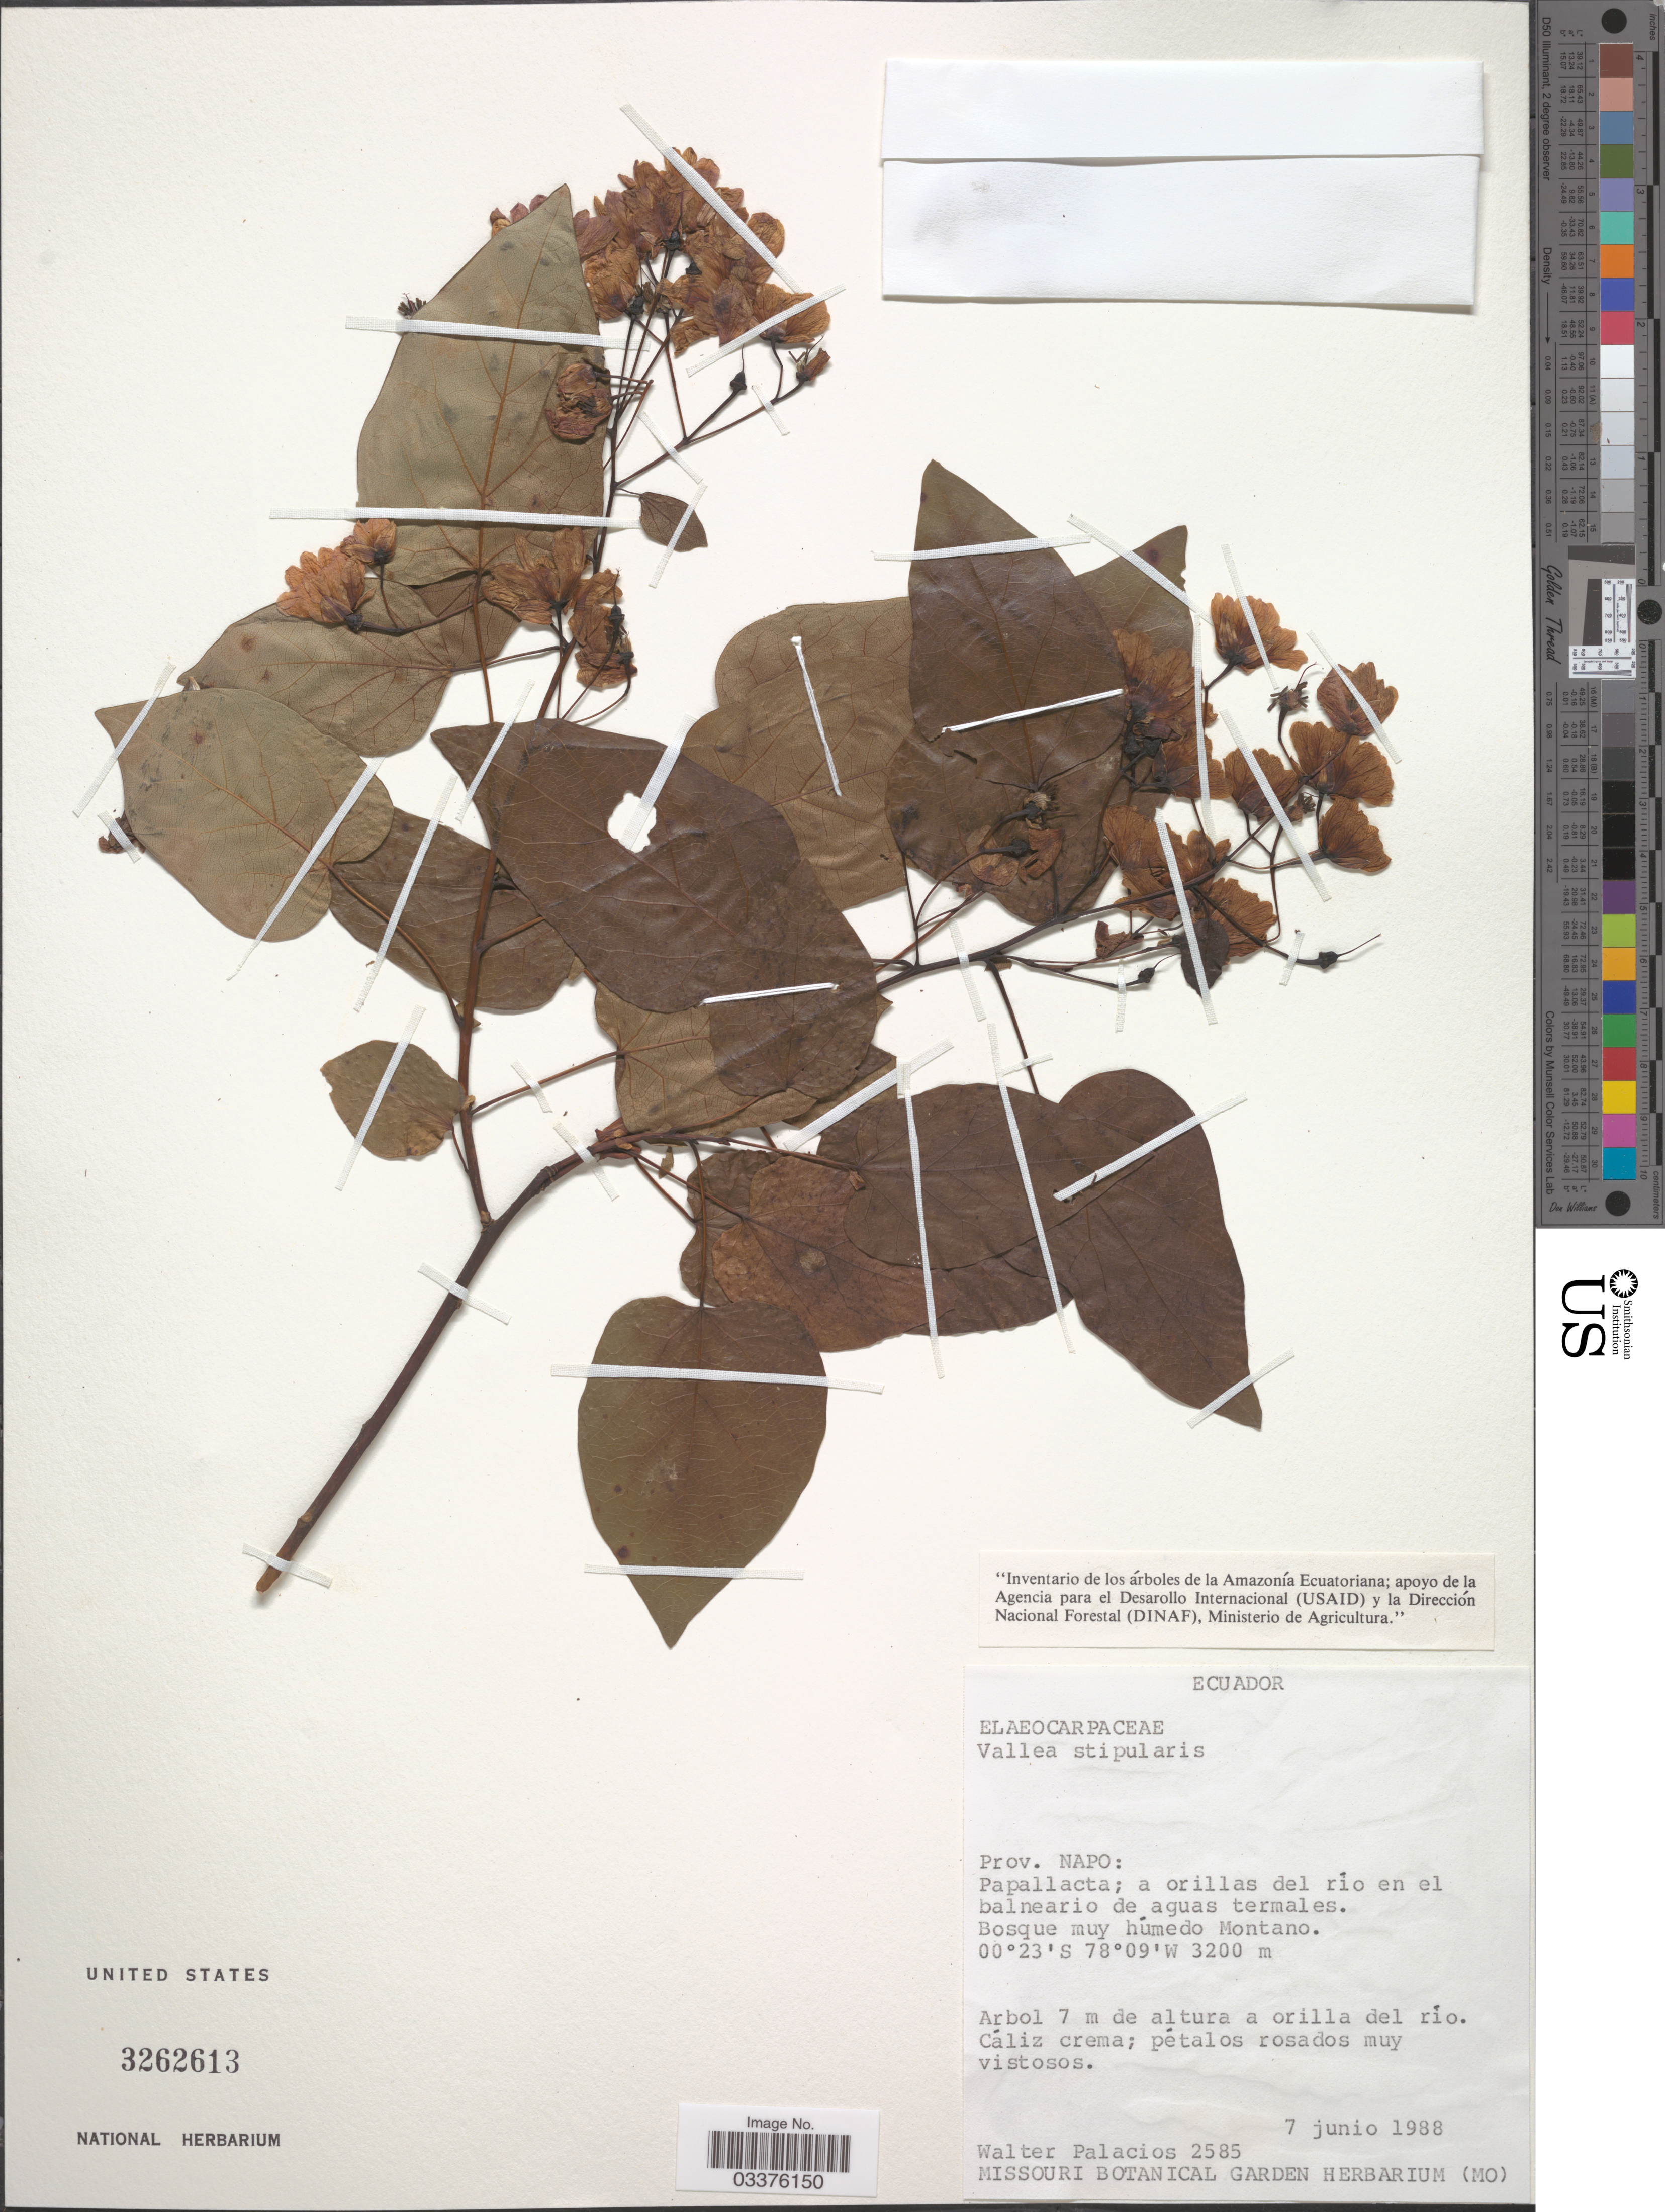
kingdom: Plantae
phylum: Tracheophyta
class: Magnoliopsida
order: Oxalidales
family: Elaeocarpaceae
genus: Vallea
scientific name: Vallea pubescens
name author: Kunth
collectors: W. Palacios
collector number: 2585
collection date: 1988-06-07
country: Ecuador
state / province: Napo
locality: Papallacta; a orillas del río en el balneario de aguas termales.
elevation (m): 3200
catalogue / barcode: US 3262613